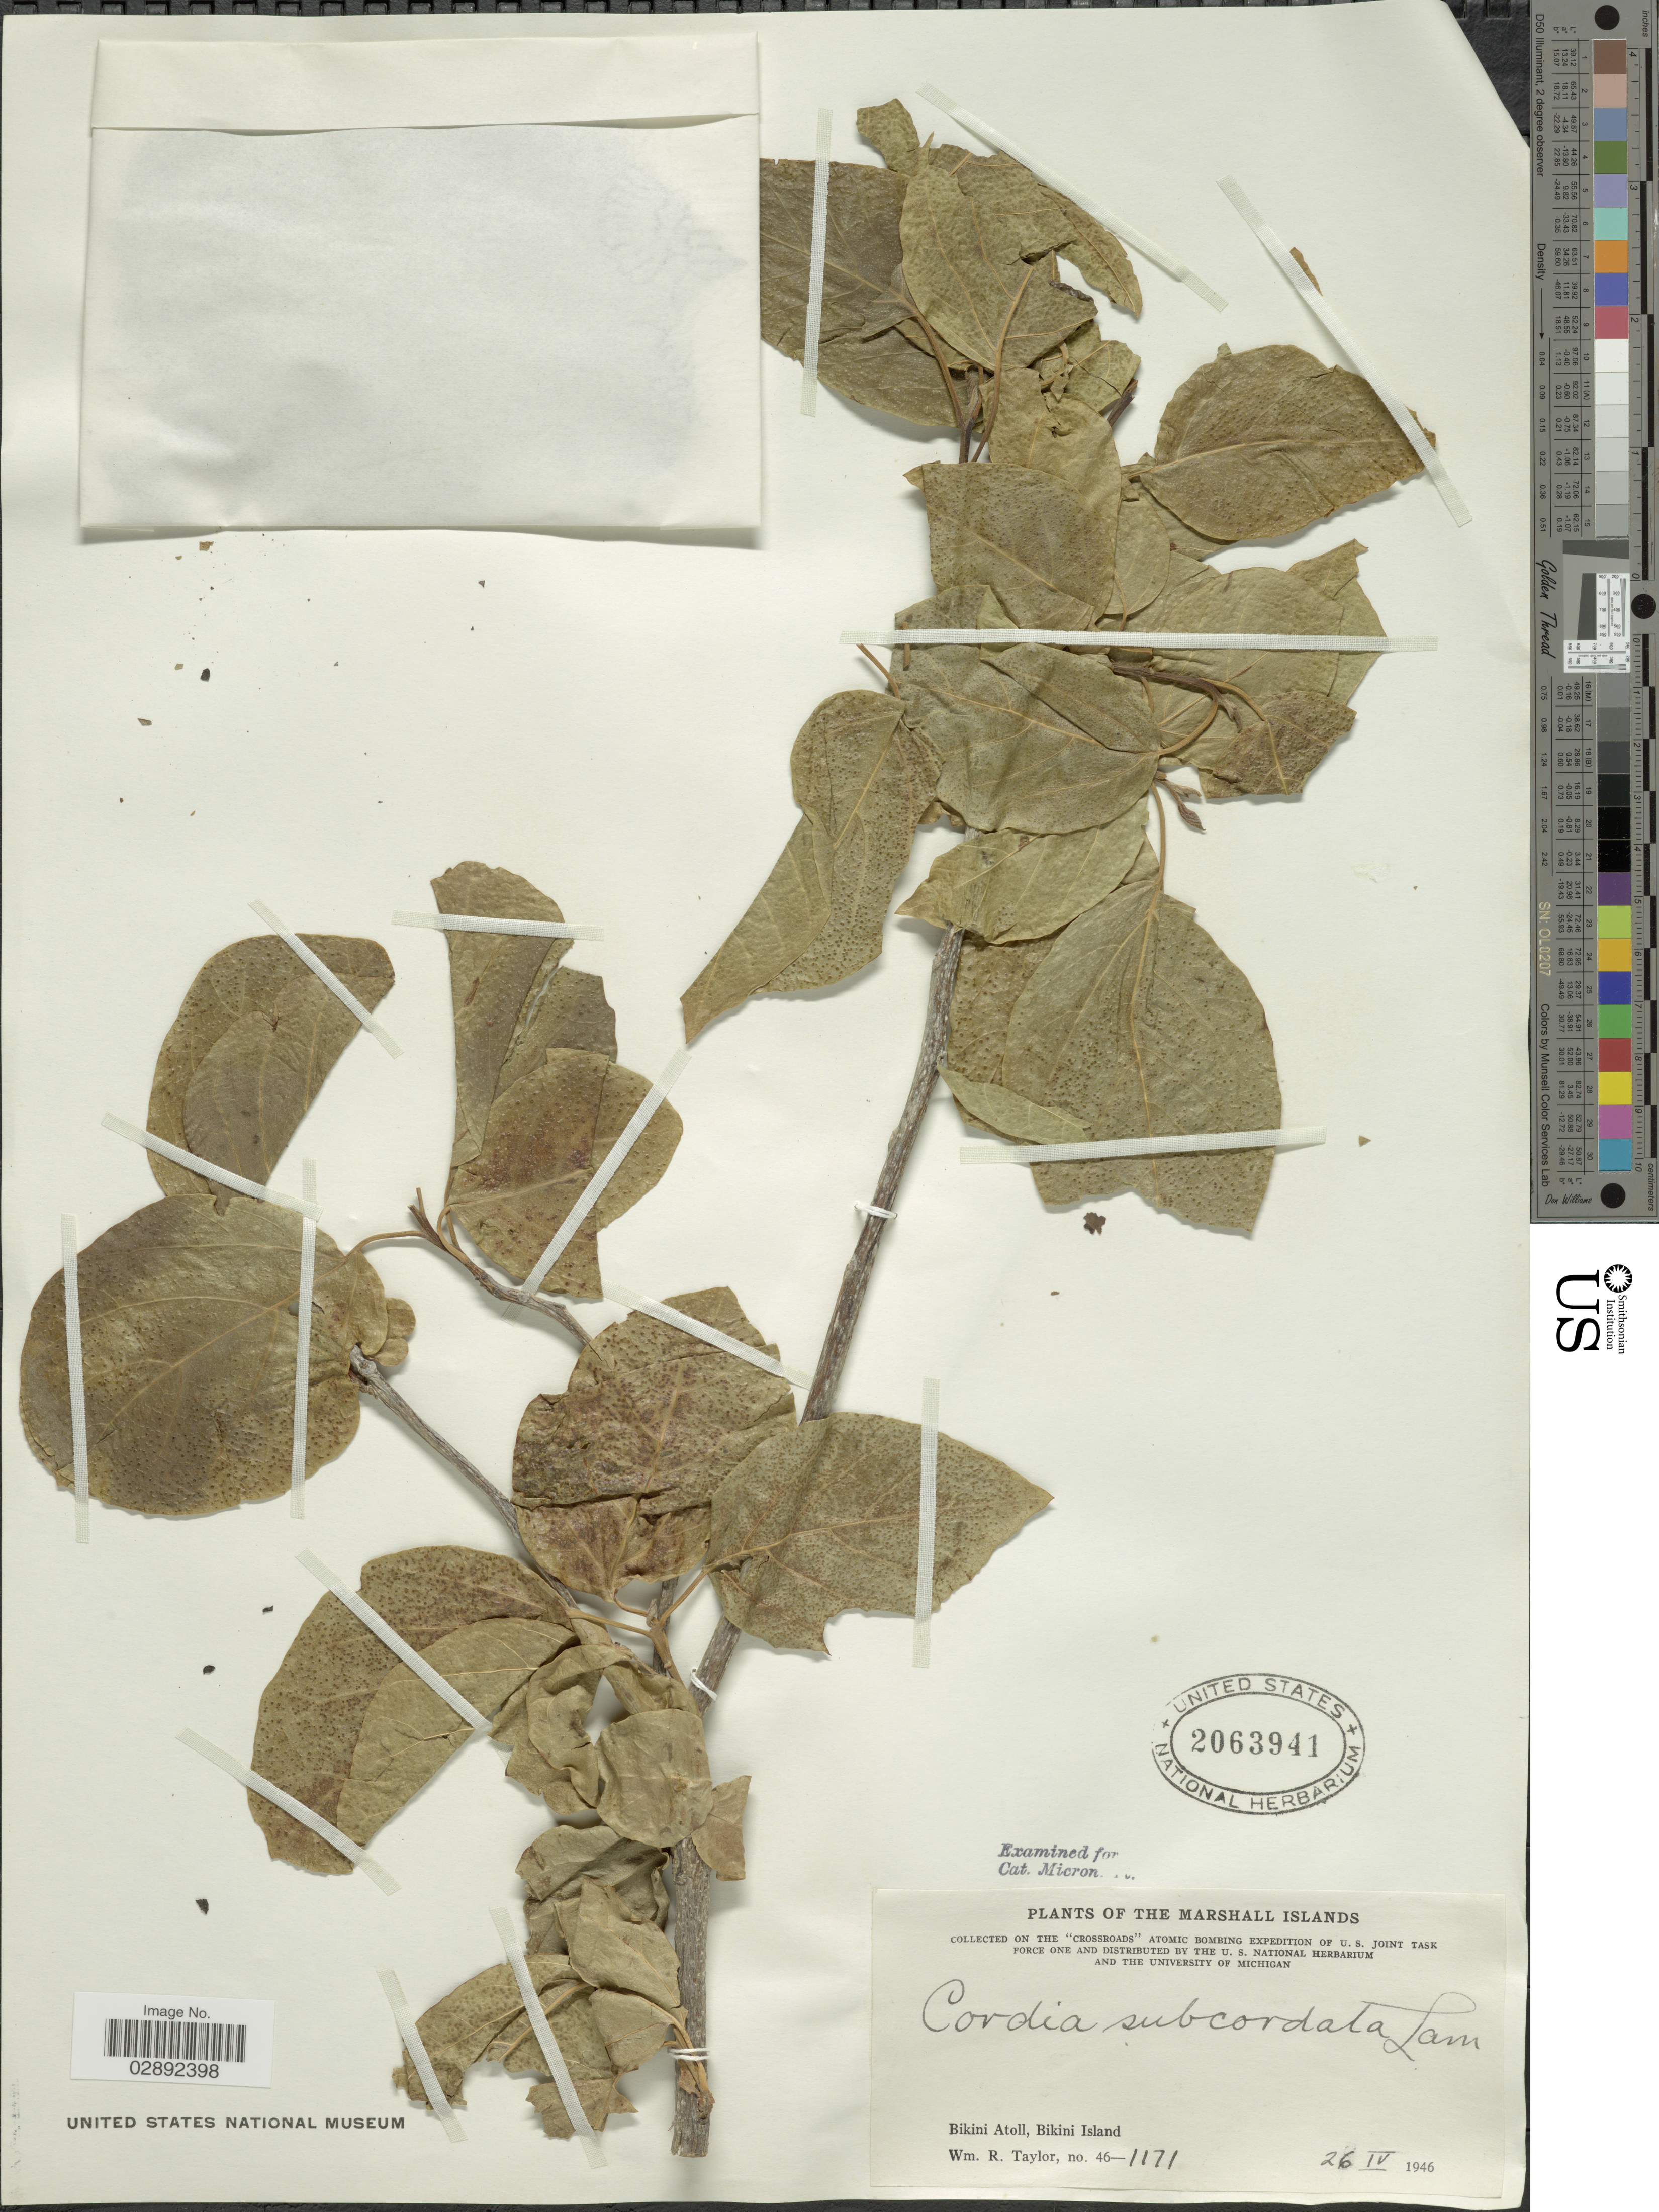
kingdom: Plantae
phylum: Tracheophyta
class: Magnoliopsida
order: Boraginales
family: Cordiaceae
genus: Cordia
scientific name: Cordia subcordata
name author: Lam.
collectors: W. R. Taylor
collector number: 46-1171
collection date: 1946-04-26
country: Marshall Islands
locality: Bikini Atoll, Bikini Island.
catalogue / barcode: US 2063941